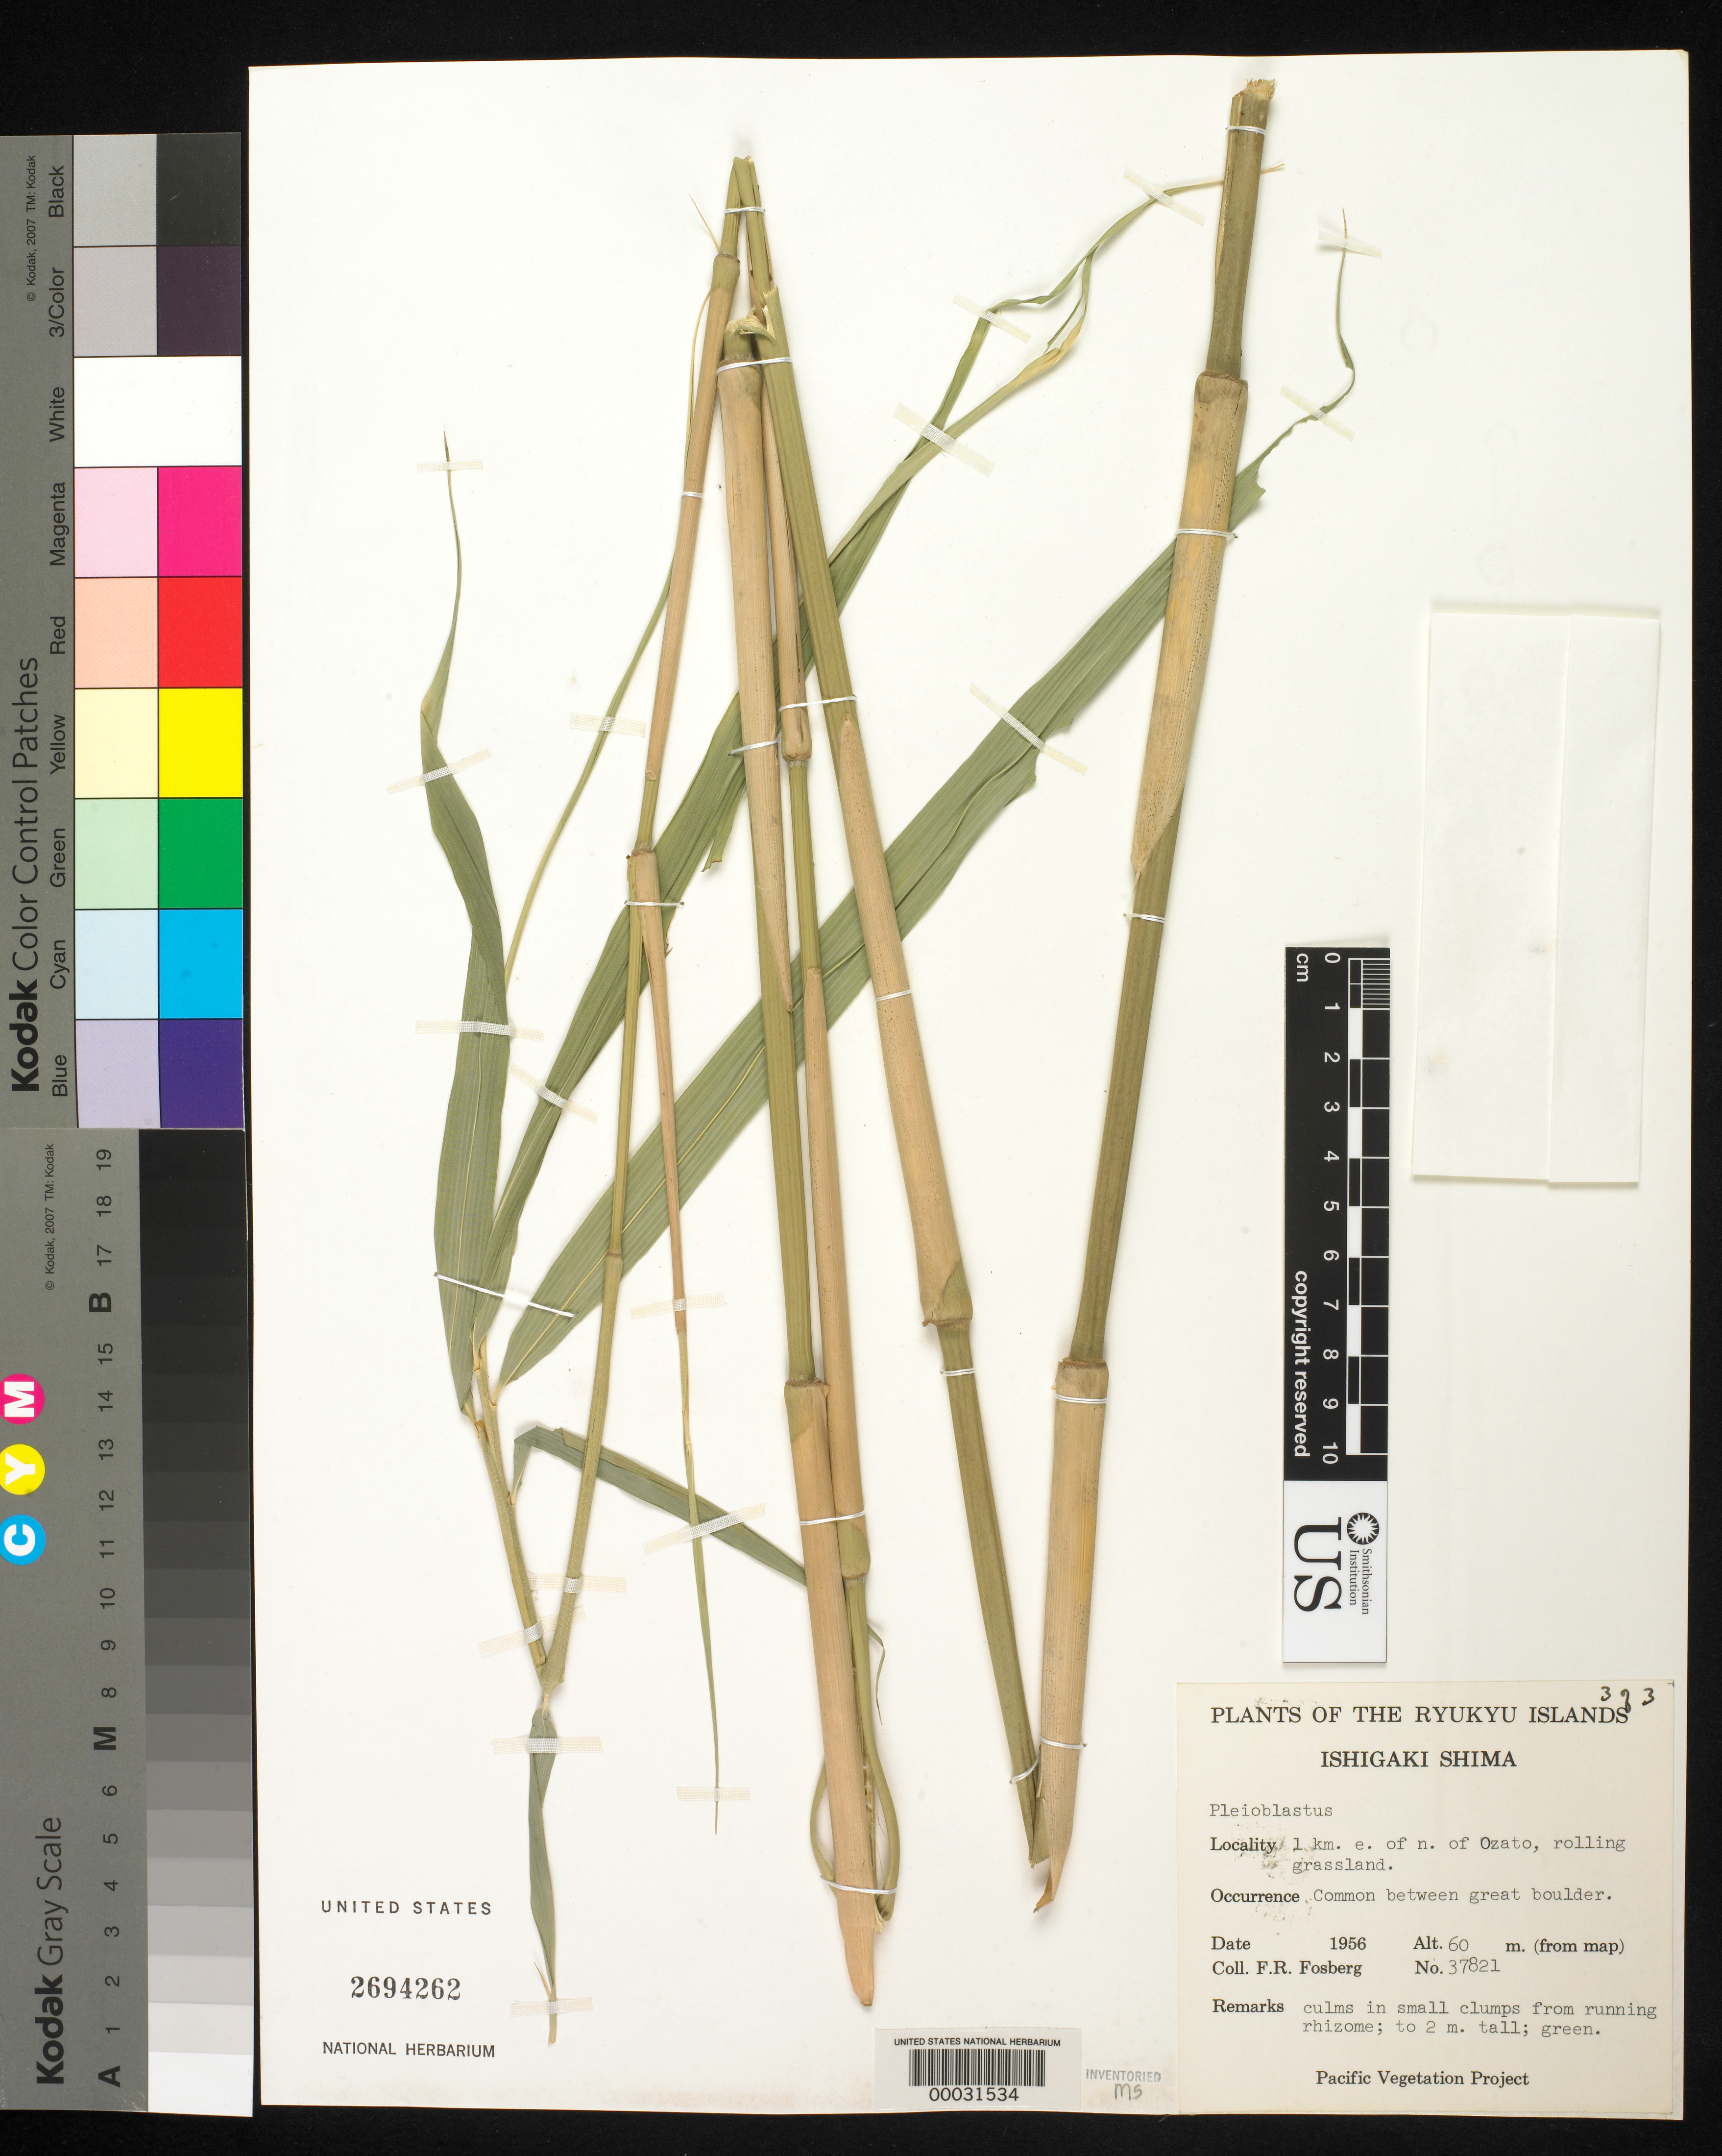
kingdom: Plantae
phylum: Tracheophyta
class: Liliopsida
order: Poales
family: Poaceae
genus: Pleioblastus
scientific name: Pleioblastus sp.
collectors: F. R. Fosberg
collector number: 37821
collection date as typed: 1956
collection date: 1956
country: Japan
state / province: Okinawa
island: Ishigaki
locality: Ishigaki Shima, Ozato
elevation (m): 60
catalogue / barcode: US 2694262